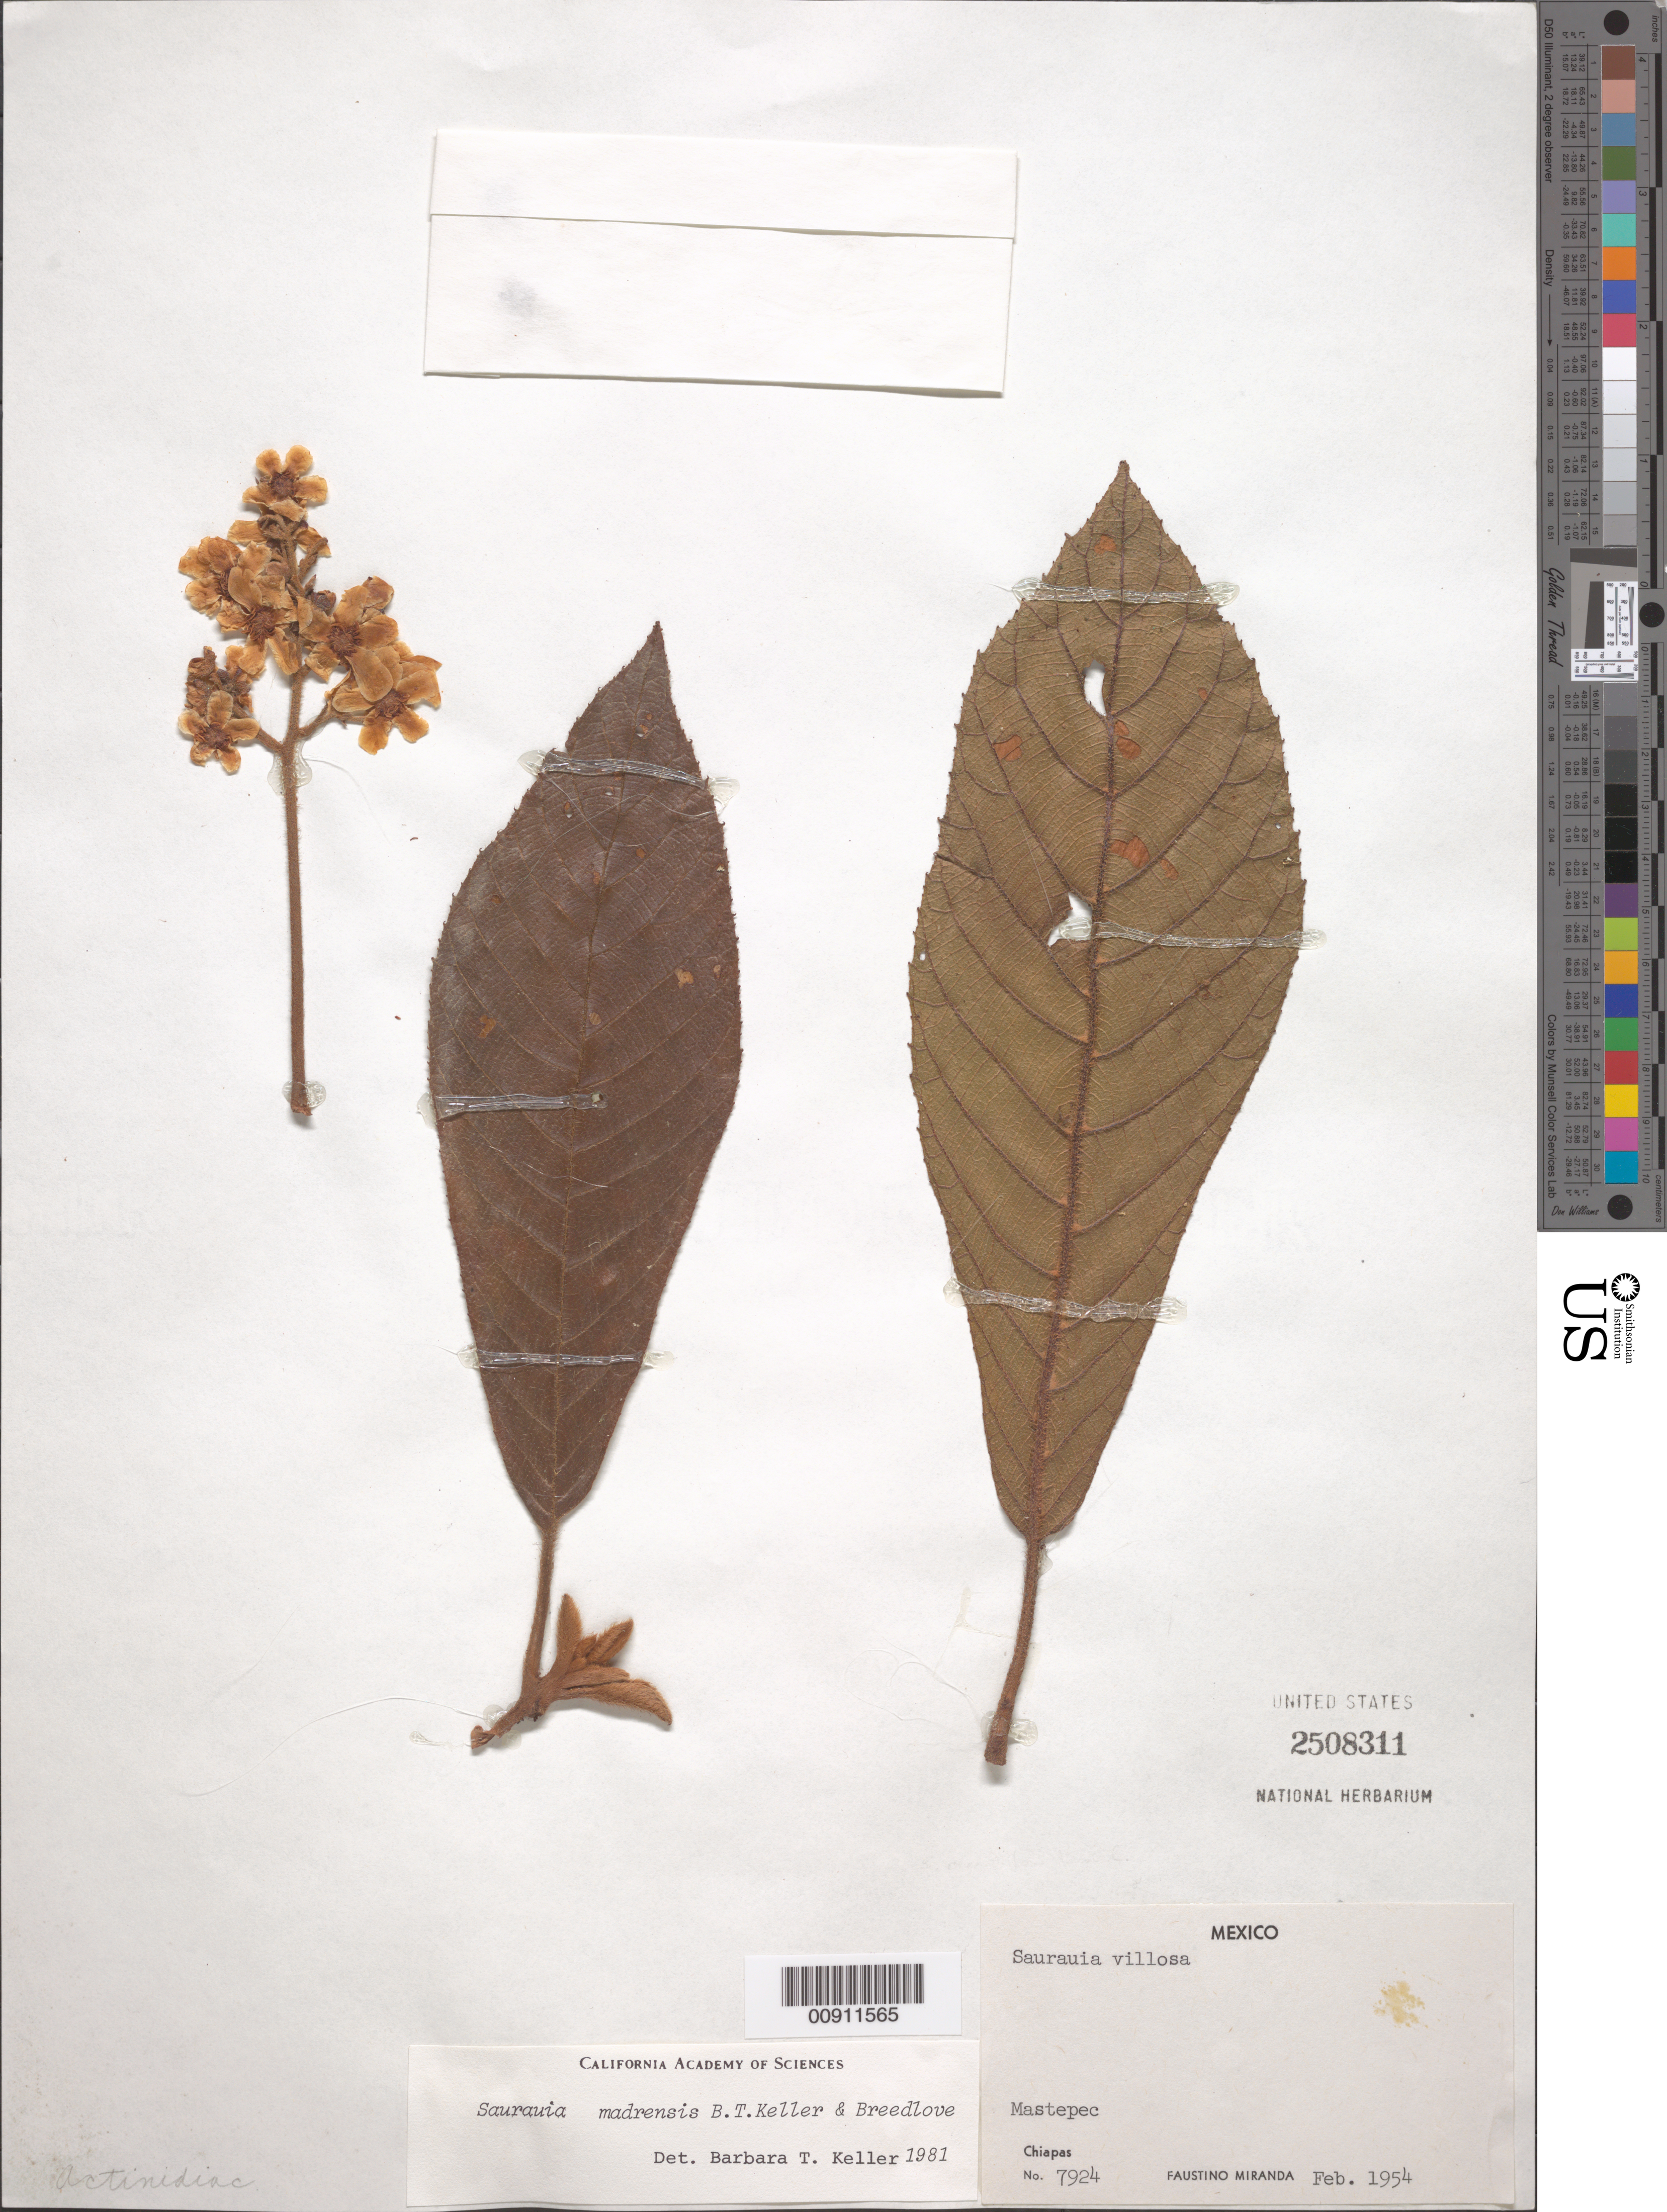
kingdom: Plantae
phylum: Tracheophyta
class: Magnoliopsida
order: Ericales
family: Actinidiaceae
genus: Saurauia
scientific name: Saurauia madrensis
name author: B.T. Keller & Breedlove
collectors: Miranda G., F.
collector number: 7924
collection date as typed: Feb 1954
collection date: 1954-02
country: Mexico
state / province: Chiapas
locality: Mastepec, Chiapas.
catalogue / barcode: US 2508311